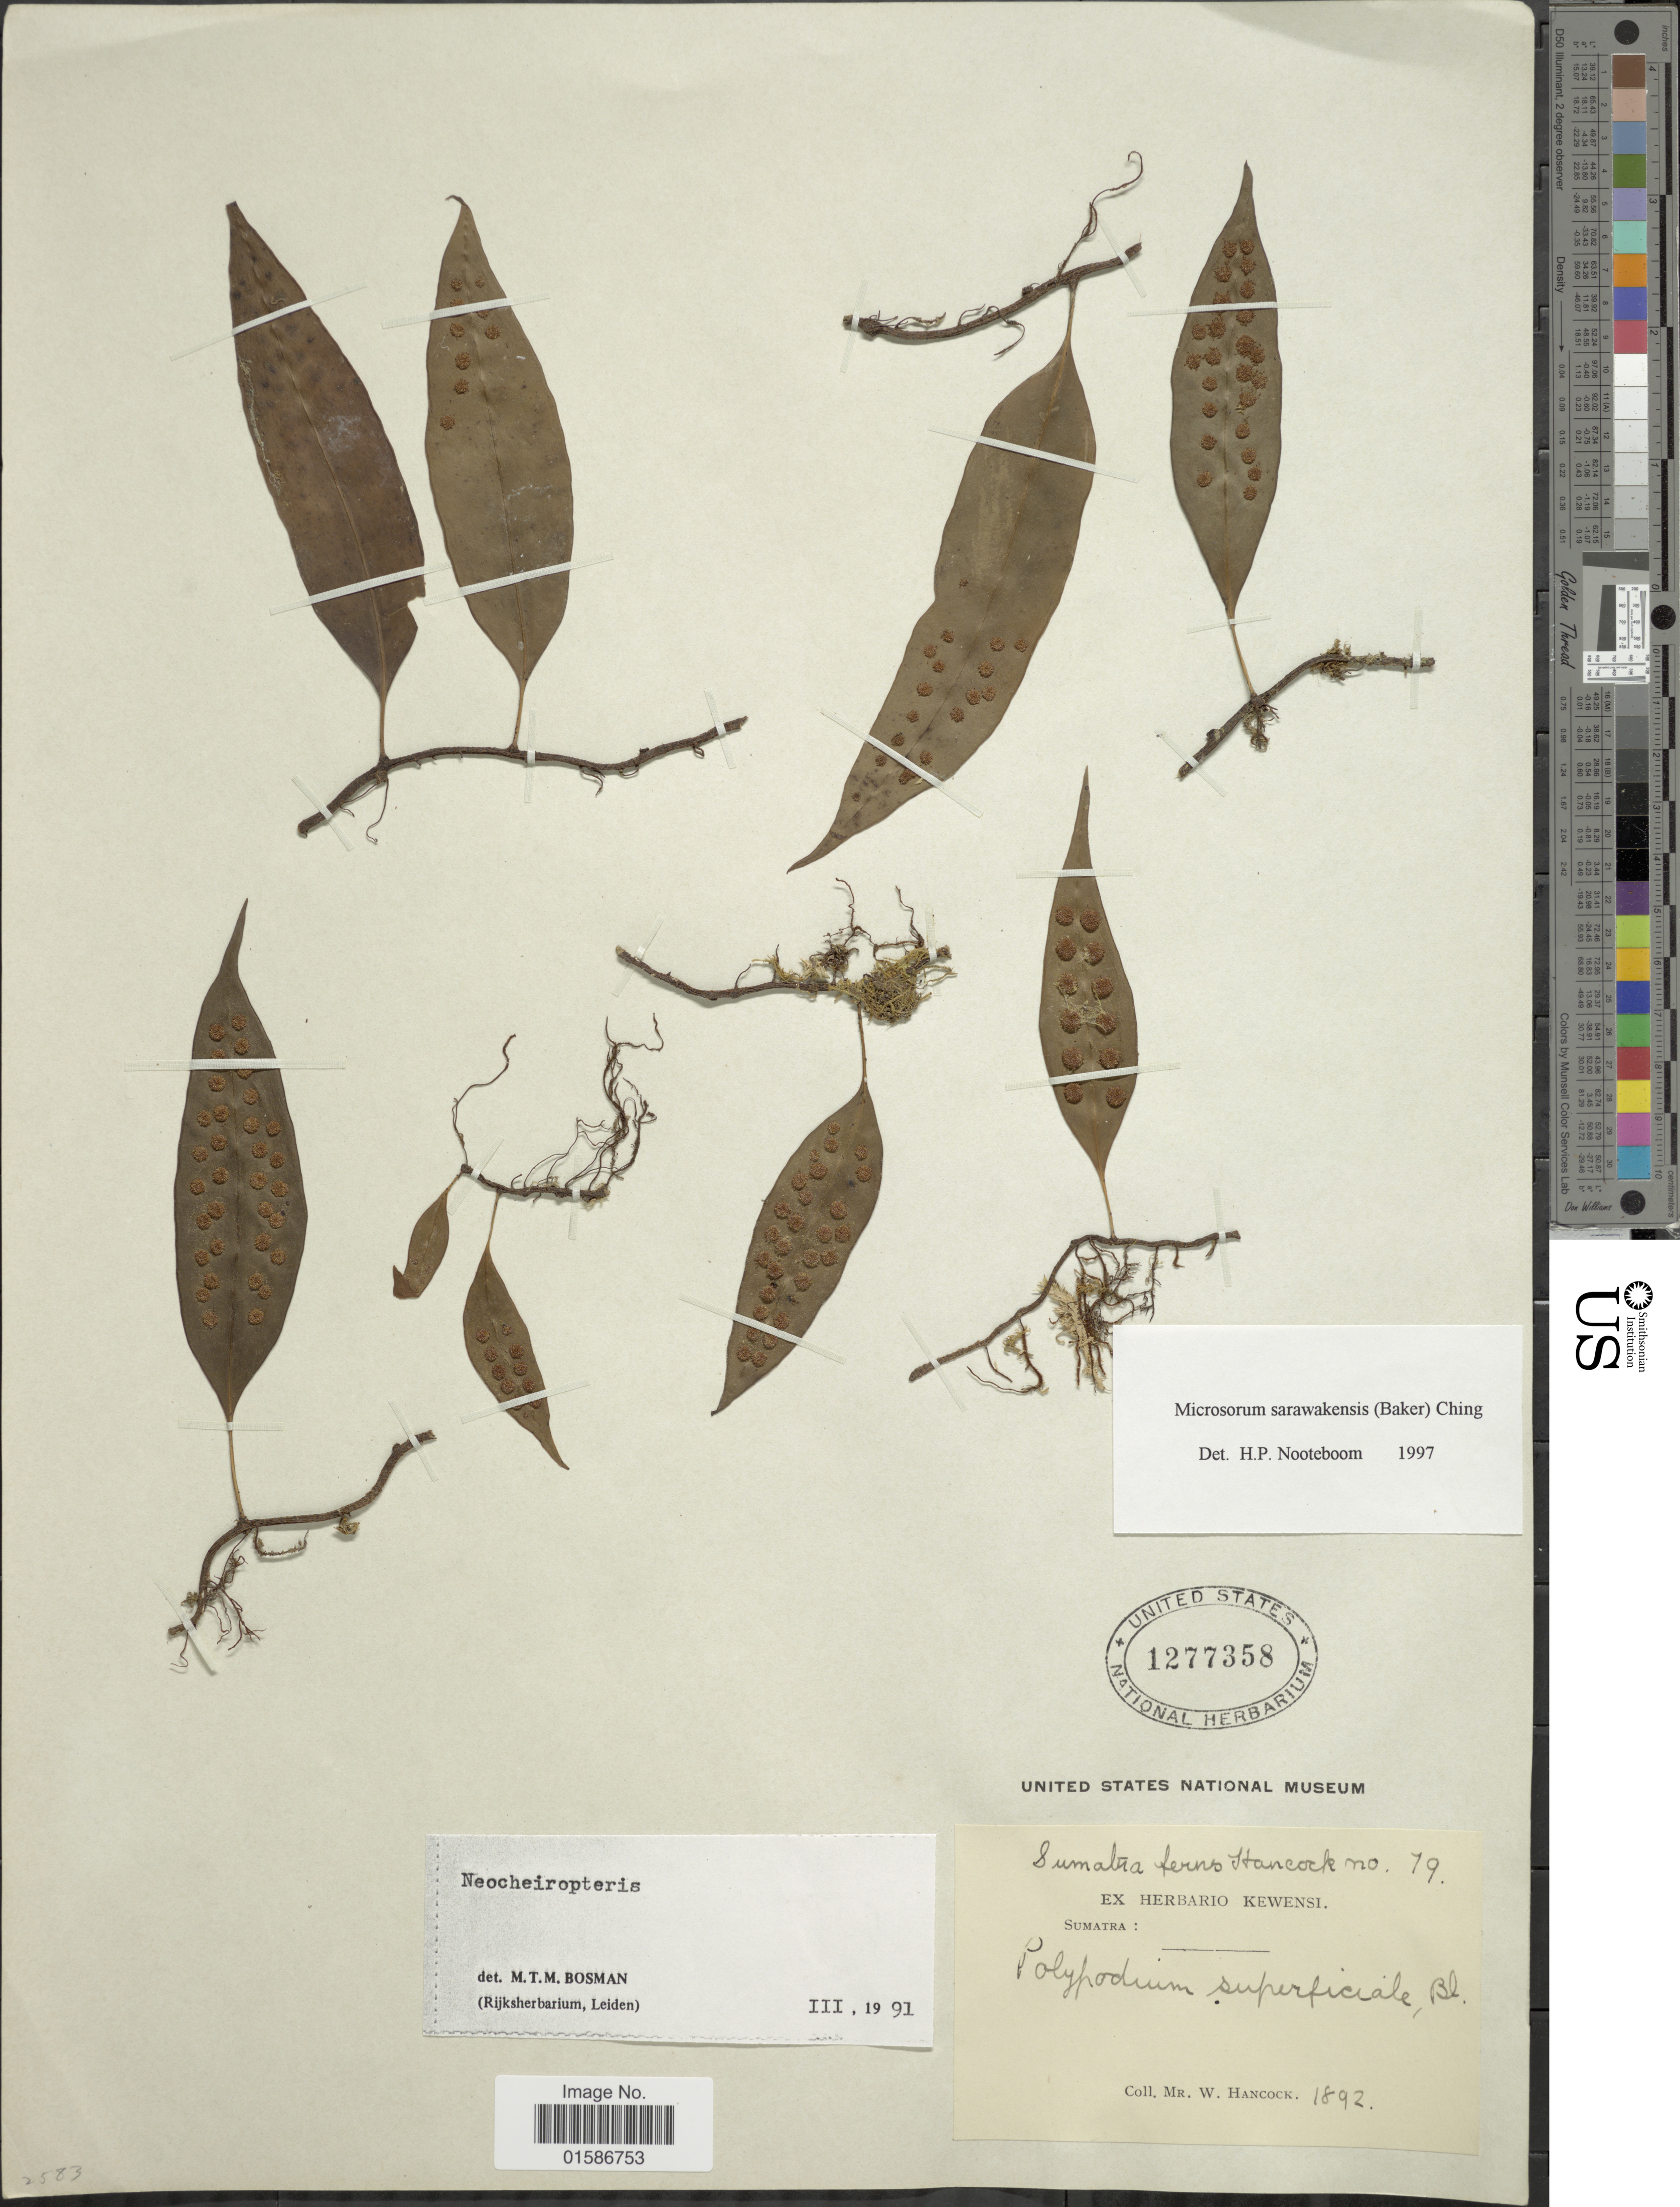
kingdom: Plantae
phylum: Tracheophyta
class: Polypodiopsida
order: Polypodiales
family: Polypodiaceae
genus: Microsorum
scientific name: Microsorum sarawakense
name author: (Baker) Ching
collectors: W. Hancock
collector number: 79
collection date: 1892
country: Indonesia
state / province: Sumatra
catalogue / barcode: US 1277358